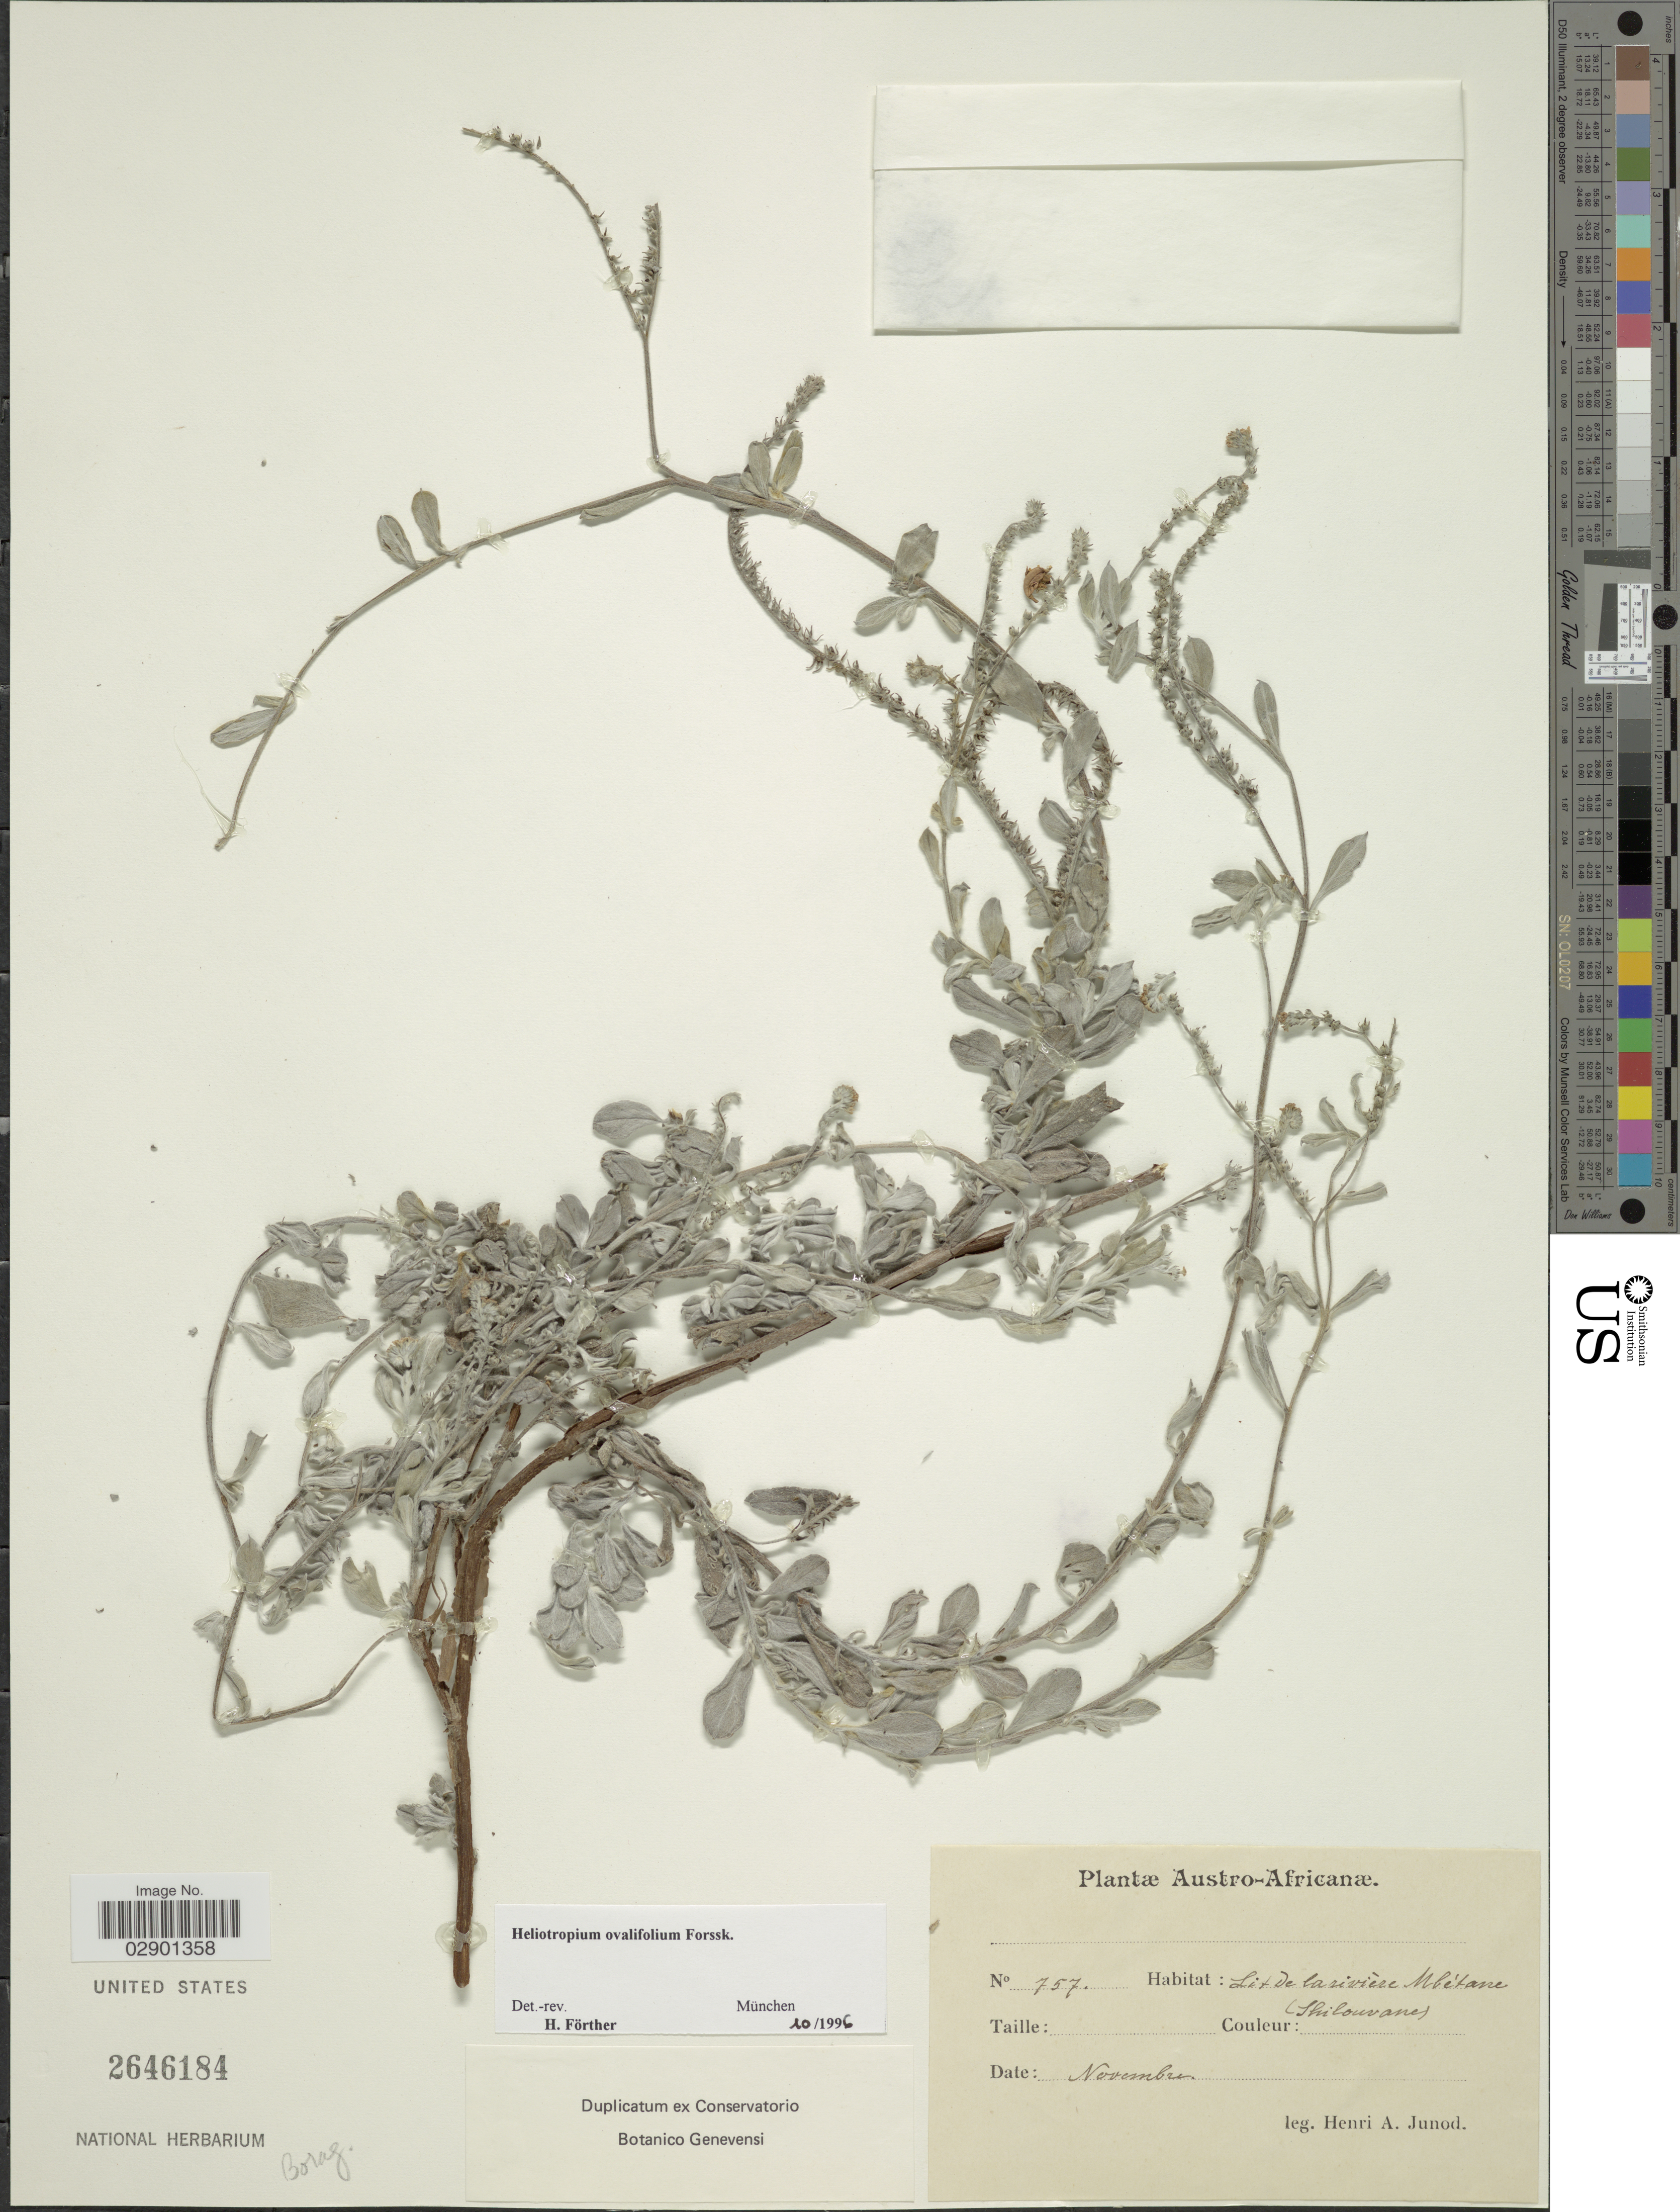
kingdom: Plantae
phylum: Tracheophyta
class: Magnoliopsida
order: Boraginales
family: Heliotropiaceae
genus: Heliotropium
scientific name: Heliotropium ovalifolium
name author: Forssk.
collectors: H. Junod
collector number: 757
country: South Africa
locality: Austro-Africanæ. Lit de lasivière Mbètane (Shilouvane).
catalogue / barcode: US 2646184